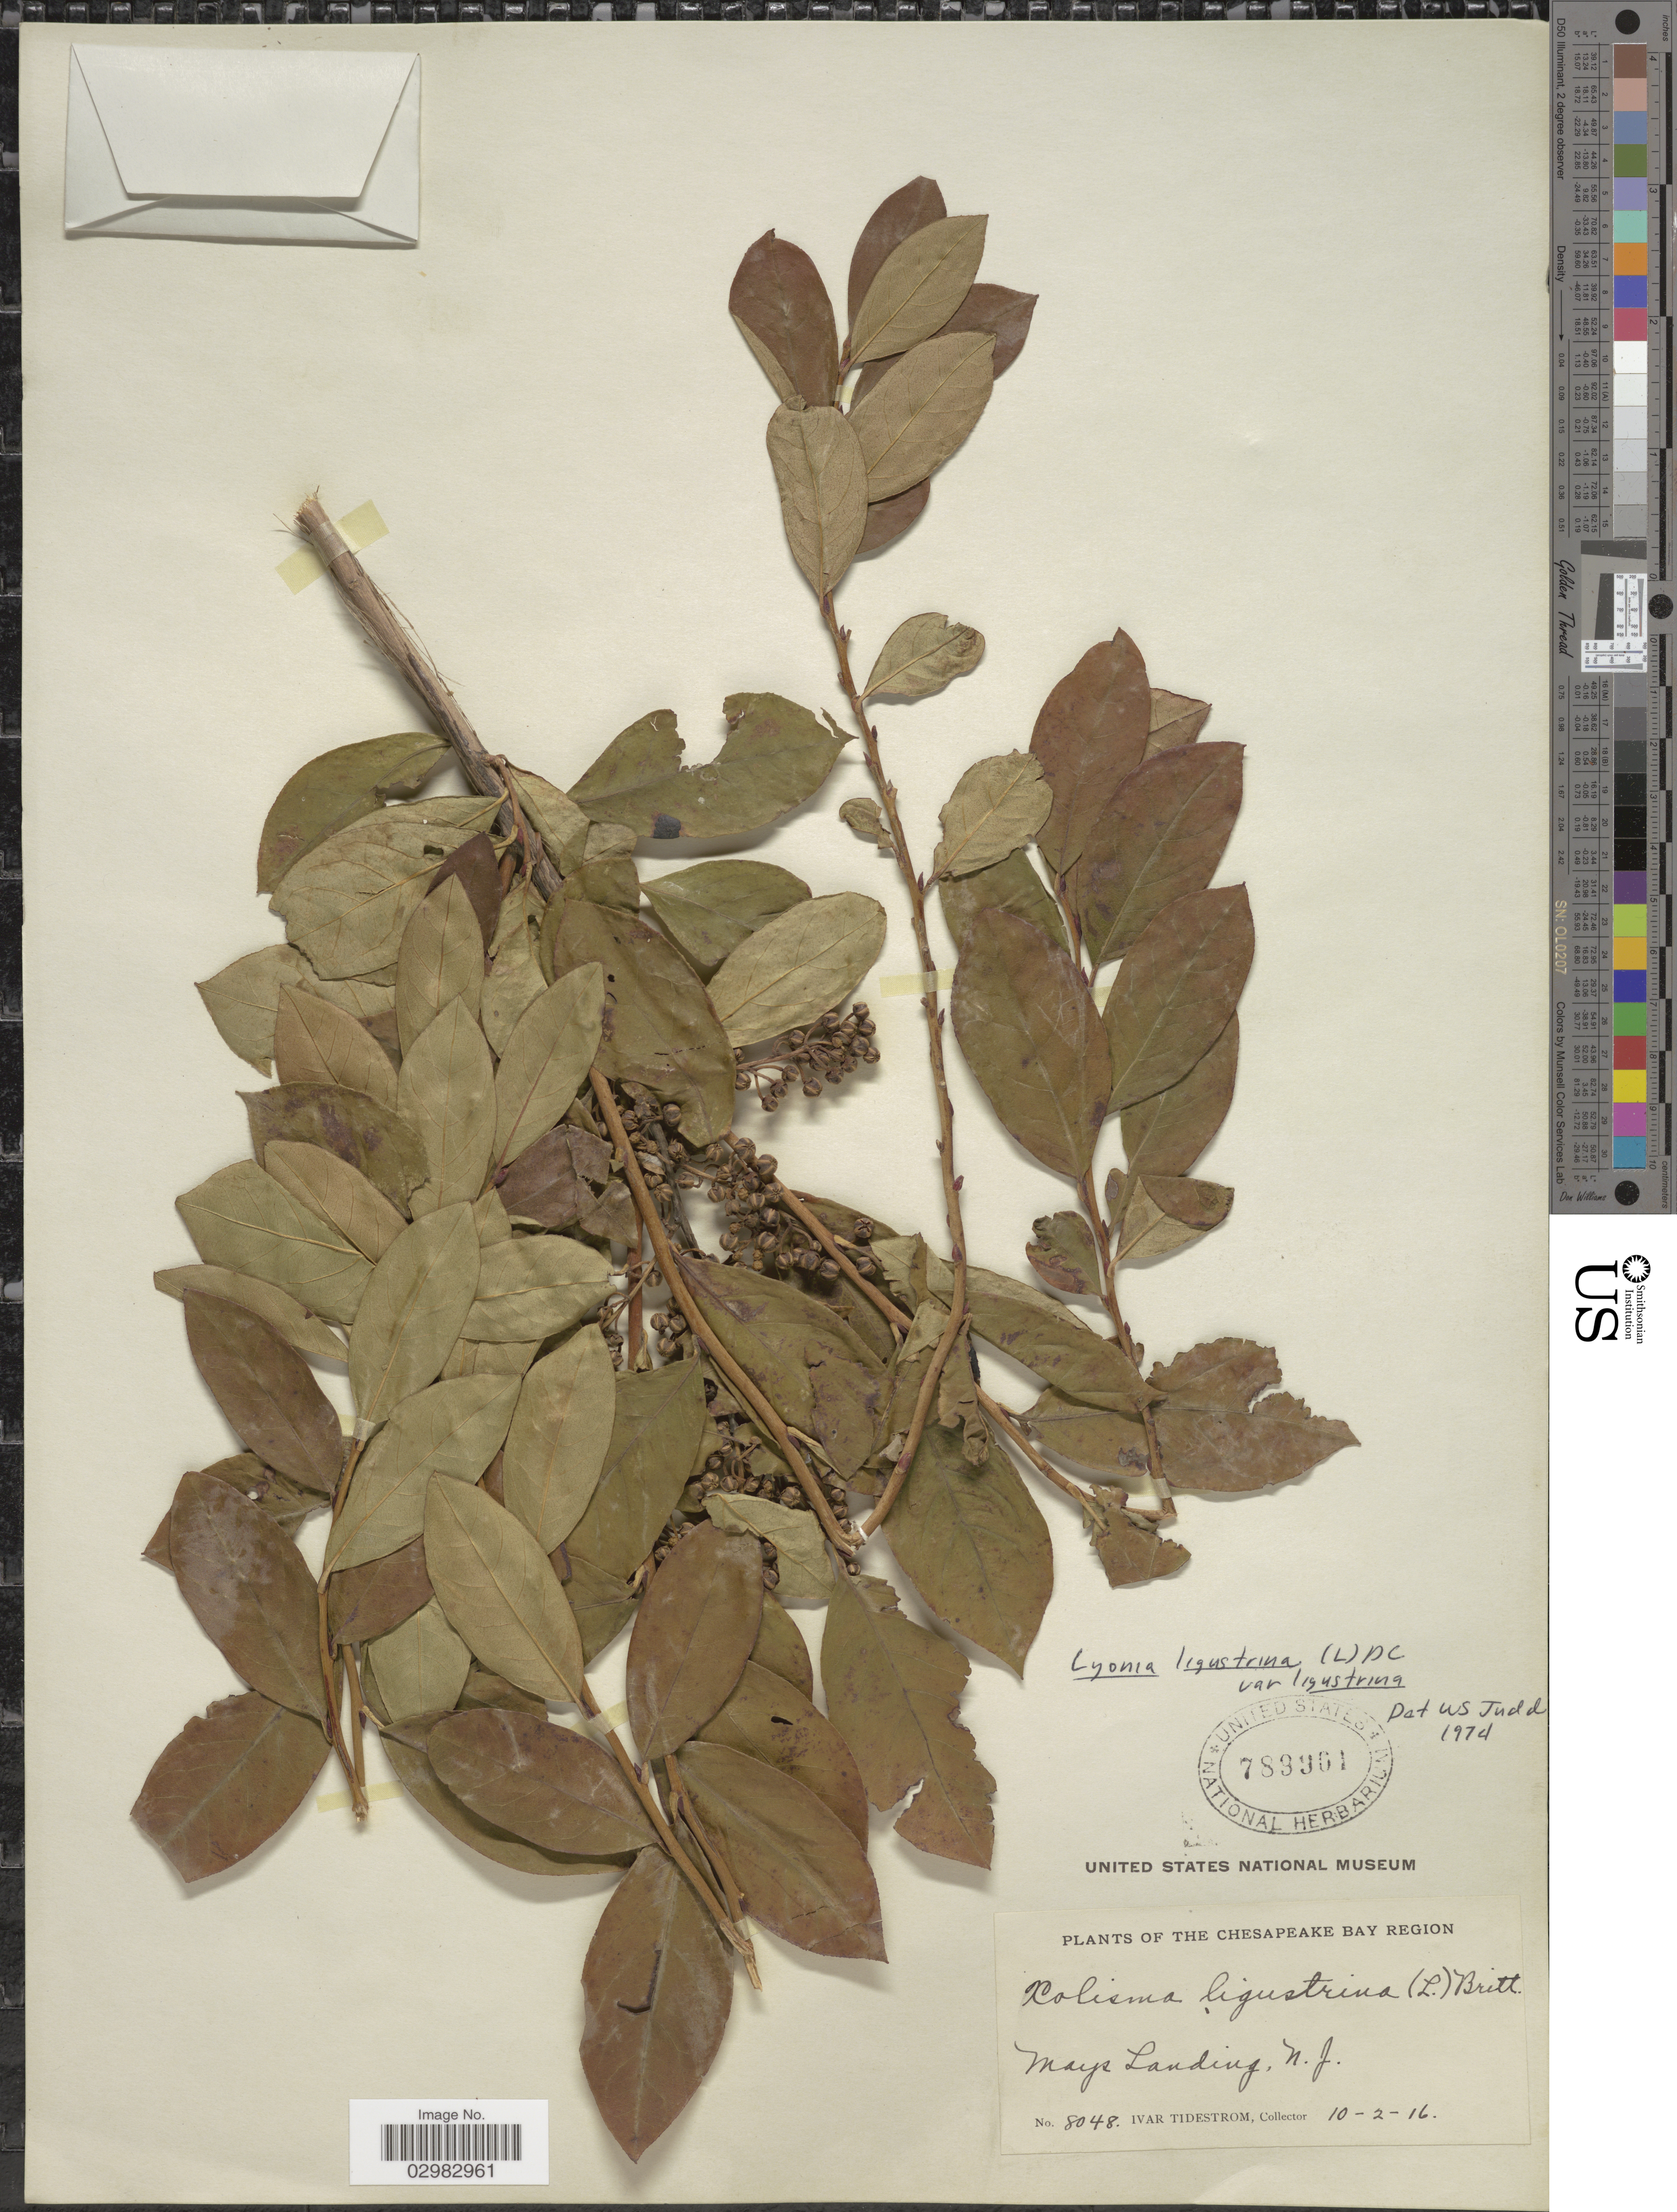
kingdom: Plantae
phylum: Tracheophyta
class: Magnoliopsida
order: Ericales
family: Ericaceae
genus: Lyonia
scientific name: Lyonia ligustrina var. ligustrina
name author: (L.) DC.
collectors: I. F. Tidestrom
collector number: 8048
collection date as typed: Transcribed d/m/y: 2/10/16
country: United States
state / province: New Jersey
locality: Chesapeake Bay Region, Mays Landing.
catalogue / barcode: US 789961